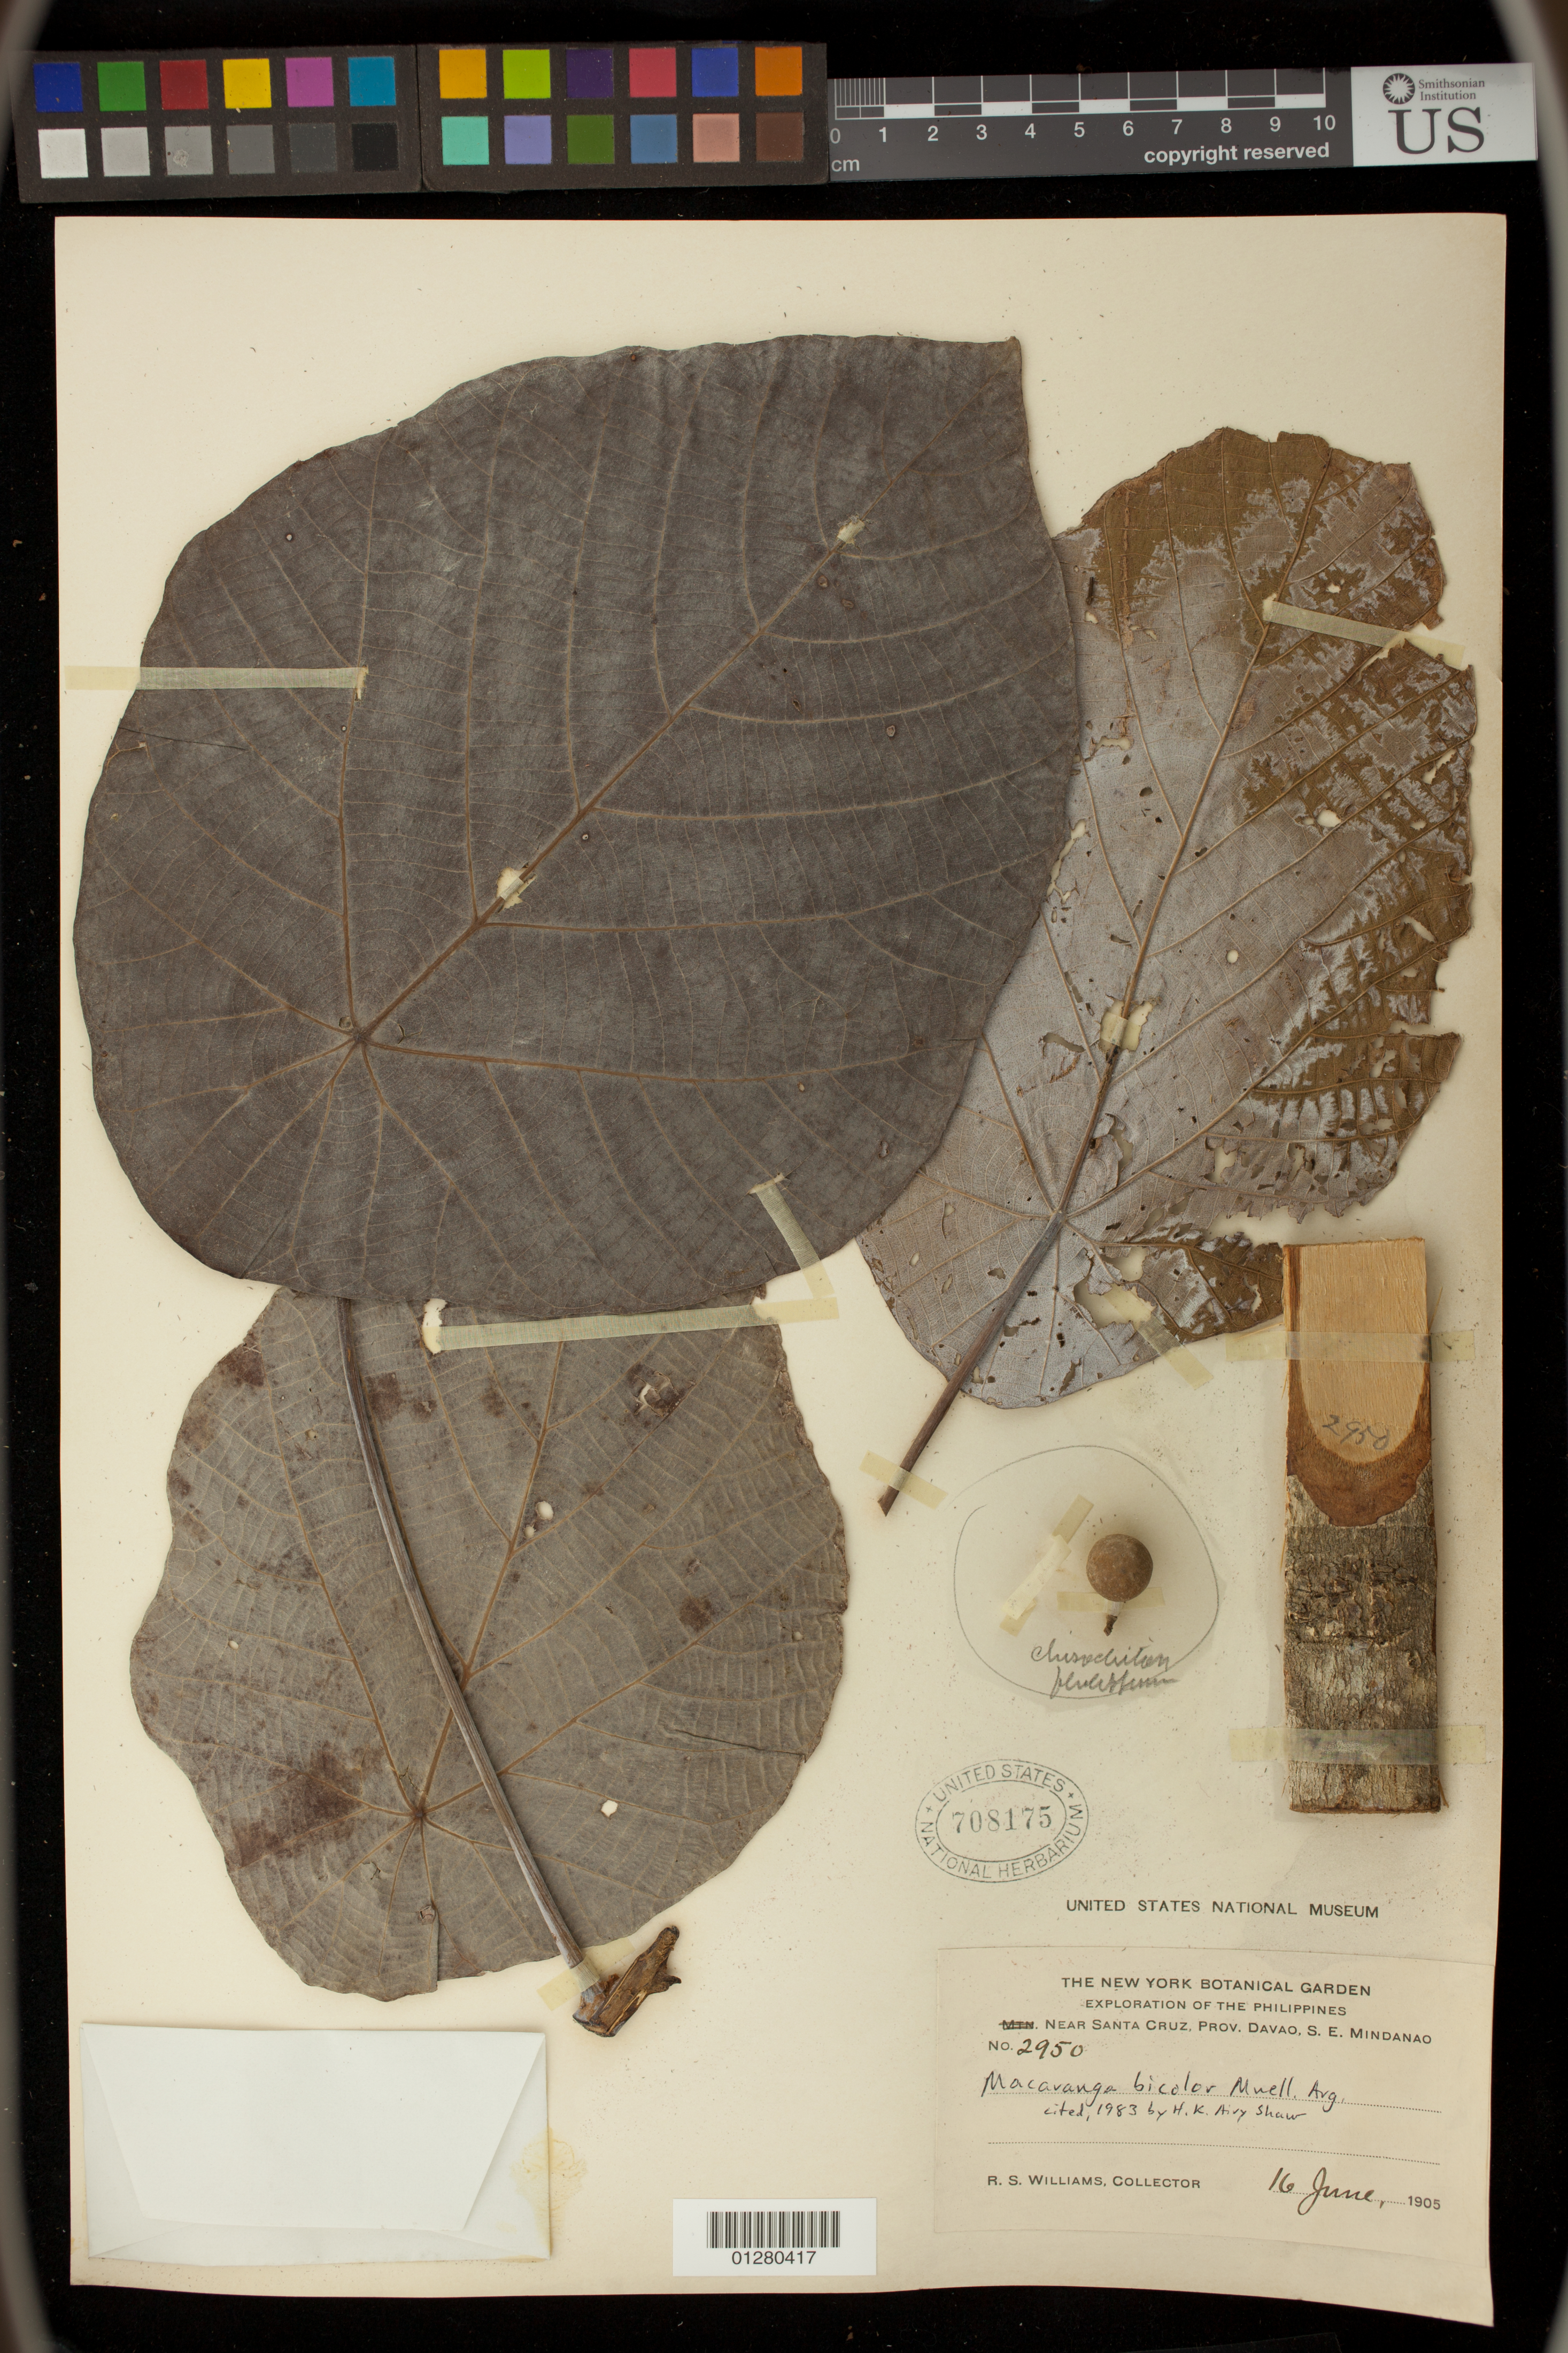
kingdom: Plantae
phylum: Tracheophyta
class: Magnoliopsida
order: Malpighiales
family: Euphorbiaceae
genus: Macaranga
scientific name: Macaranga bicolor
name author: Müll. Arg.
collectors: R. S. Williams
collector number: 2950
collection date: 1905-06-16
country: Philippines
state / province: Davao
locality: Near Santa Cruz, Prov. Davao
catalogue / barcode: US 708175